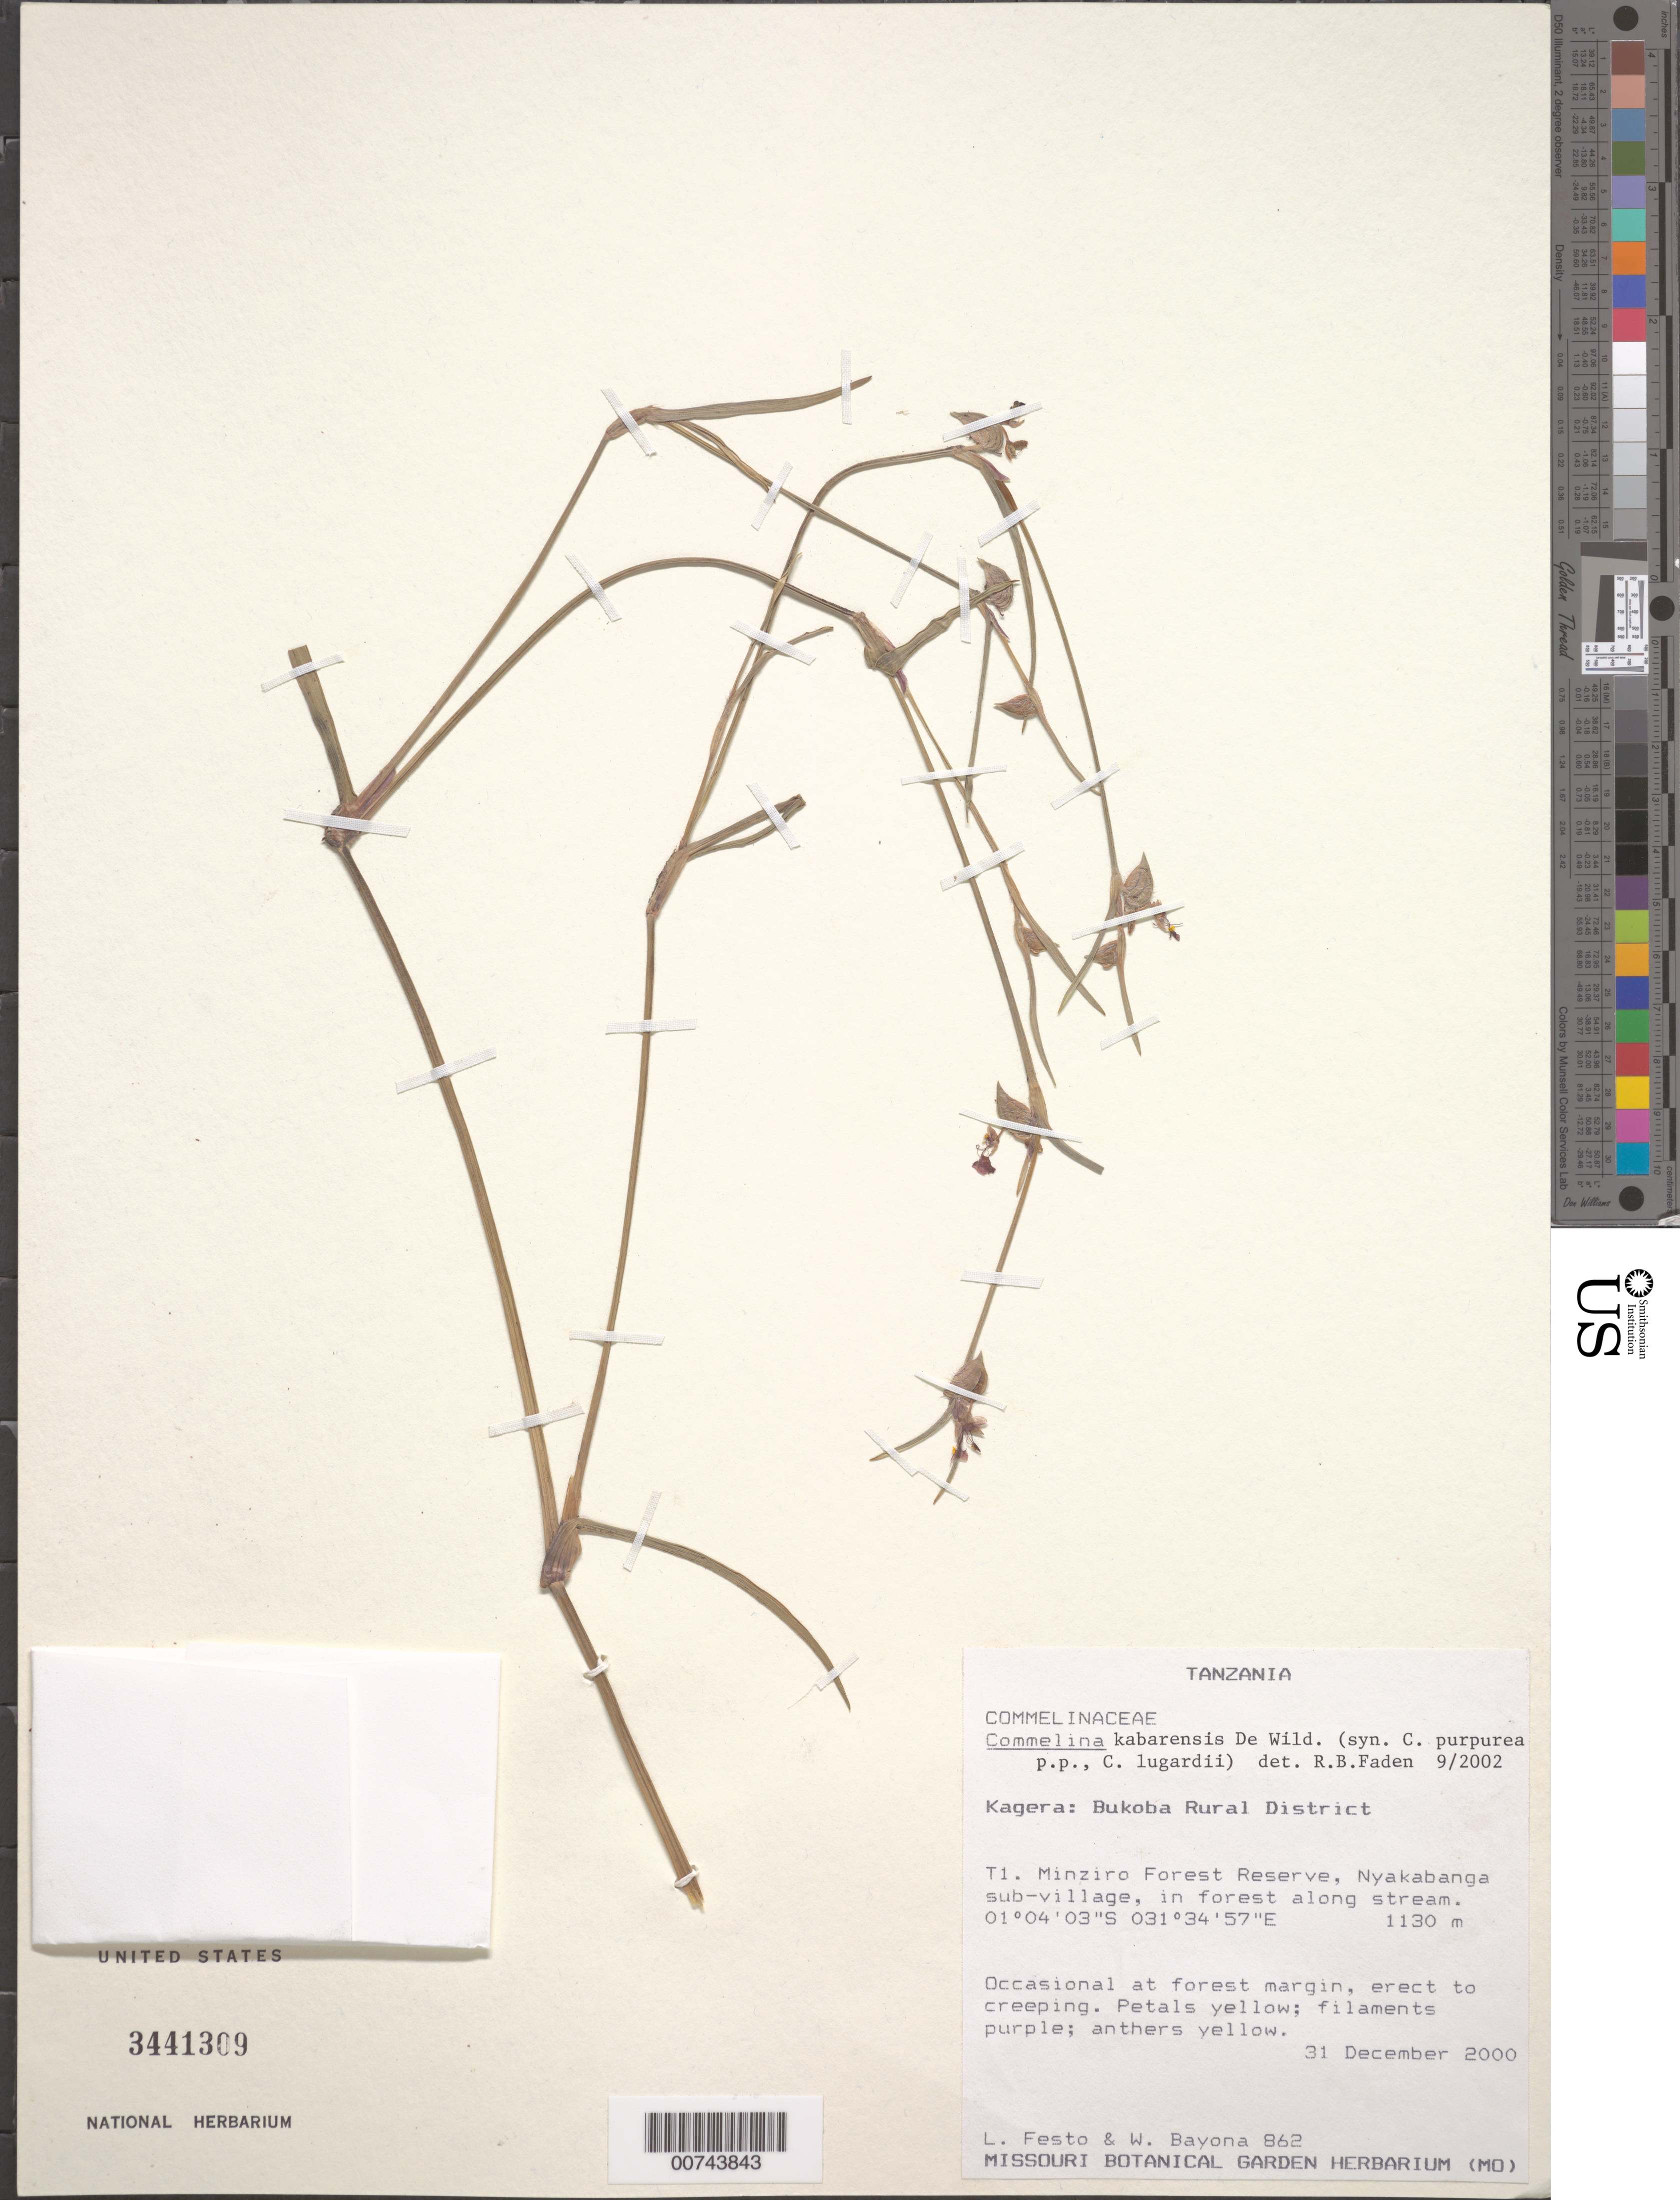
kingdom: Plantae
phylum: Tracheophyta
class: Liliopsida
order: Commelinales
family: Commelinaceae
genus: Commelina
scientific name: Commelina kabarensis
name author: De Wild.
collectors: L. Festo & W. Bayona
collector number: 862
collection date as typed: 31 Dec 2000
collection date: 2000-12-31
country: Tanzania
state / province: Kagera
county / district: Bukoba Rural Dist.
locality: T1, Minziro Forest Reserve, Nyakabanga sub-village, W of Kagera River, forest and Sinja sub-village.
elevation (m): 1130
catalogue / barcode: US 3441309